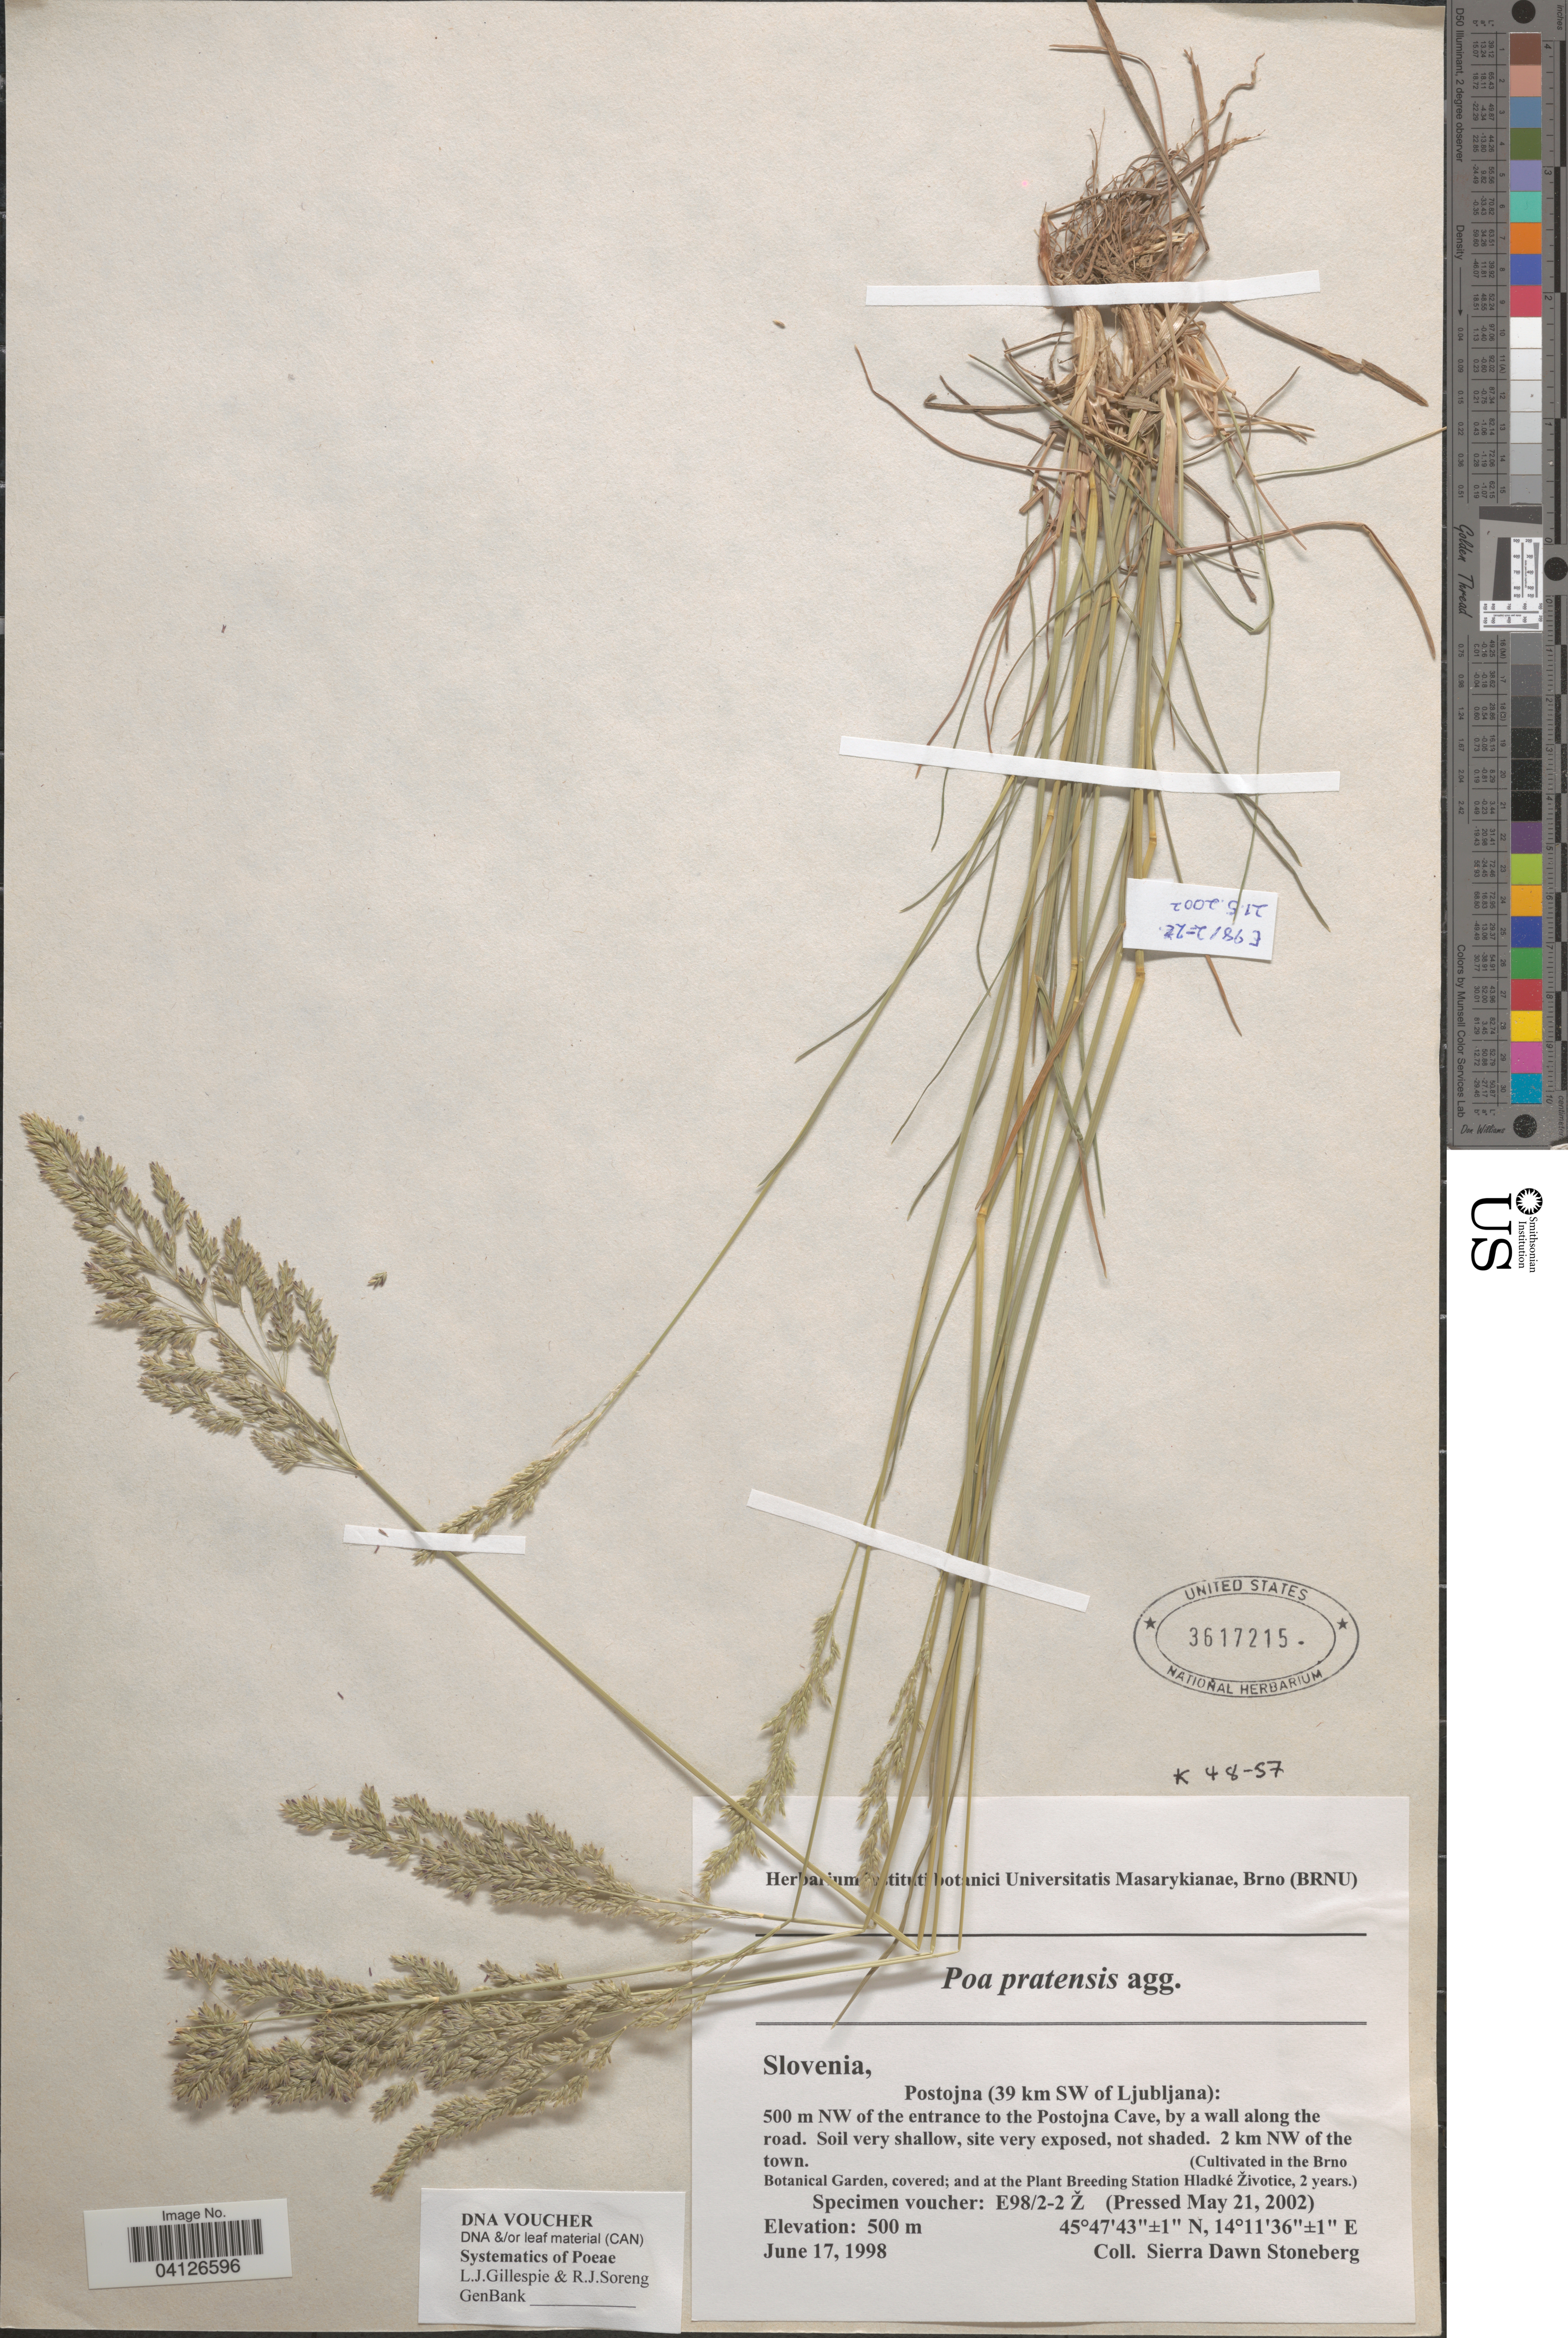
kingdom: Plantae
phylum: Tracheophyta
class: Liliopsida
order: Poales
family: Poaceae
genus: Poa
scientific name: Poa pratensis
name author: L.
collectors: S. D. Stoneberg-Holt & P. Bures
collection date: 2002-05-21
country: Czechia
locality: (Cultivated in the Brno Botanical Garden, covered; and at the Plant Breeding Station Hladké Životice, 2 years.).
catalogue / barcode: US 3617215